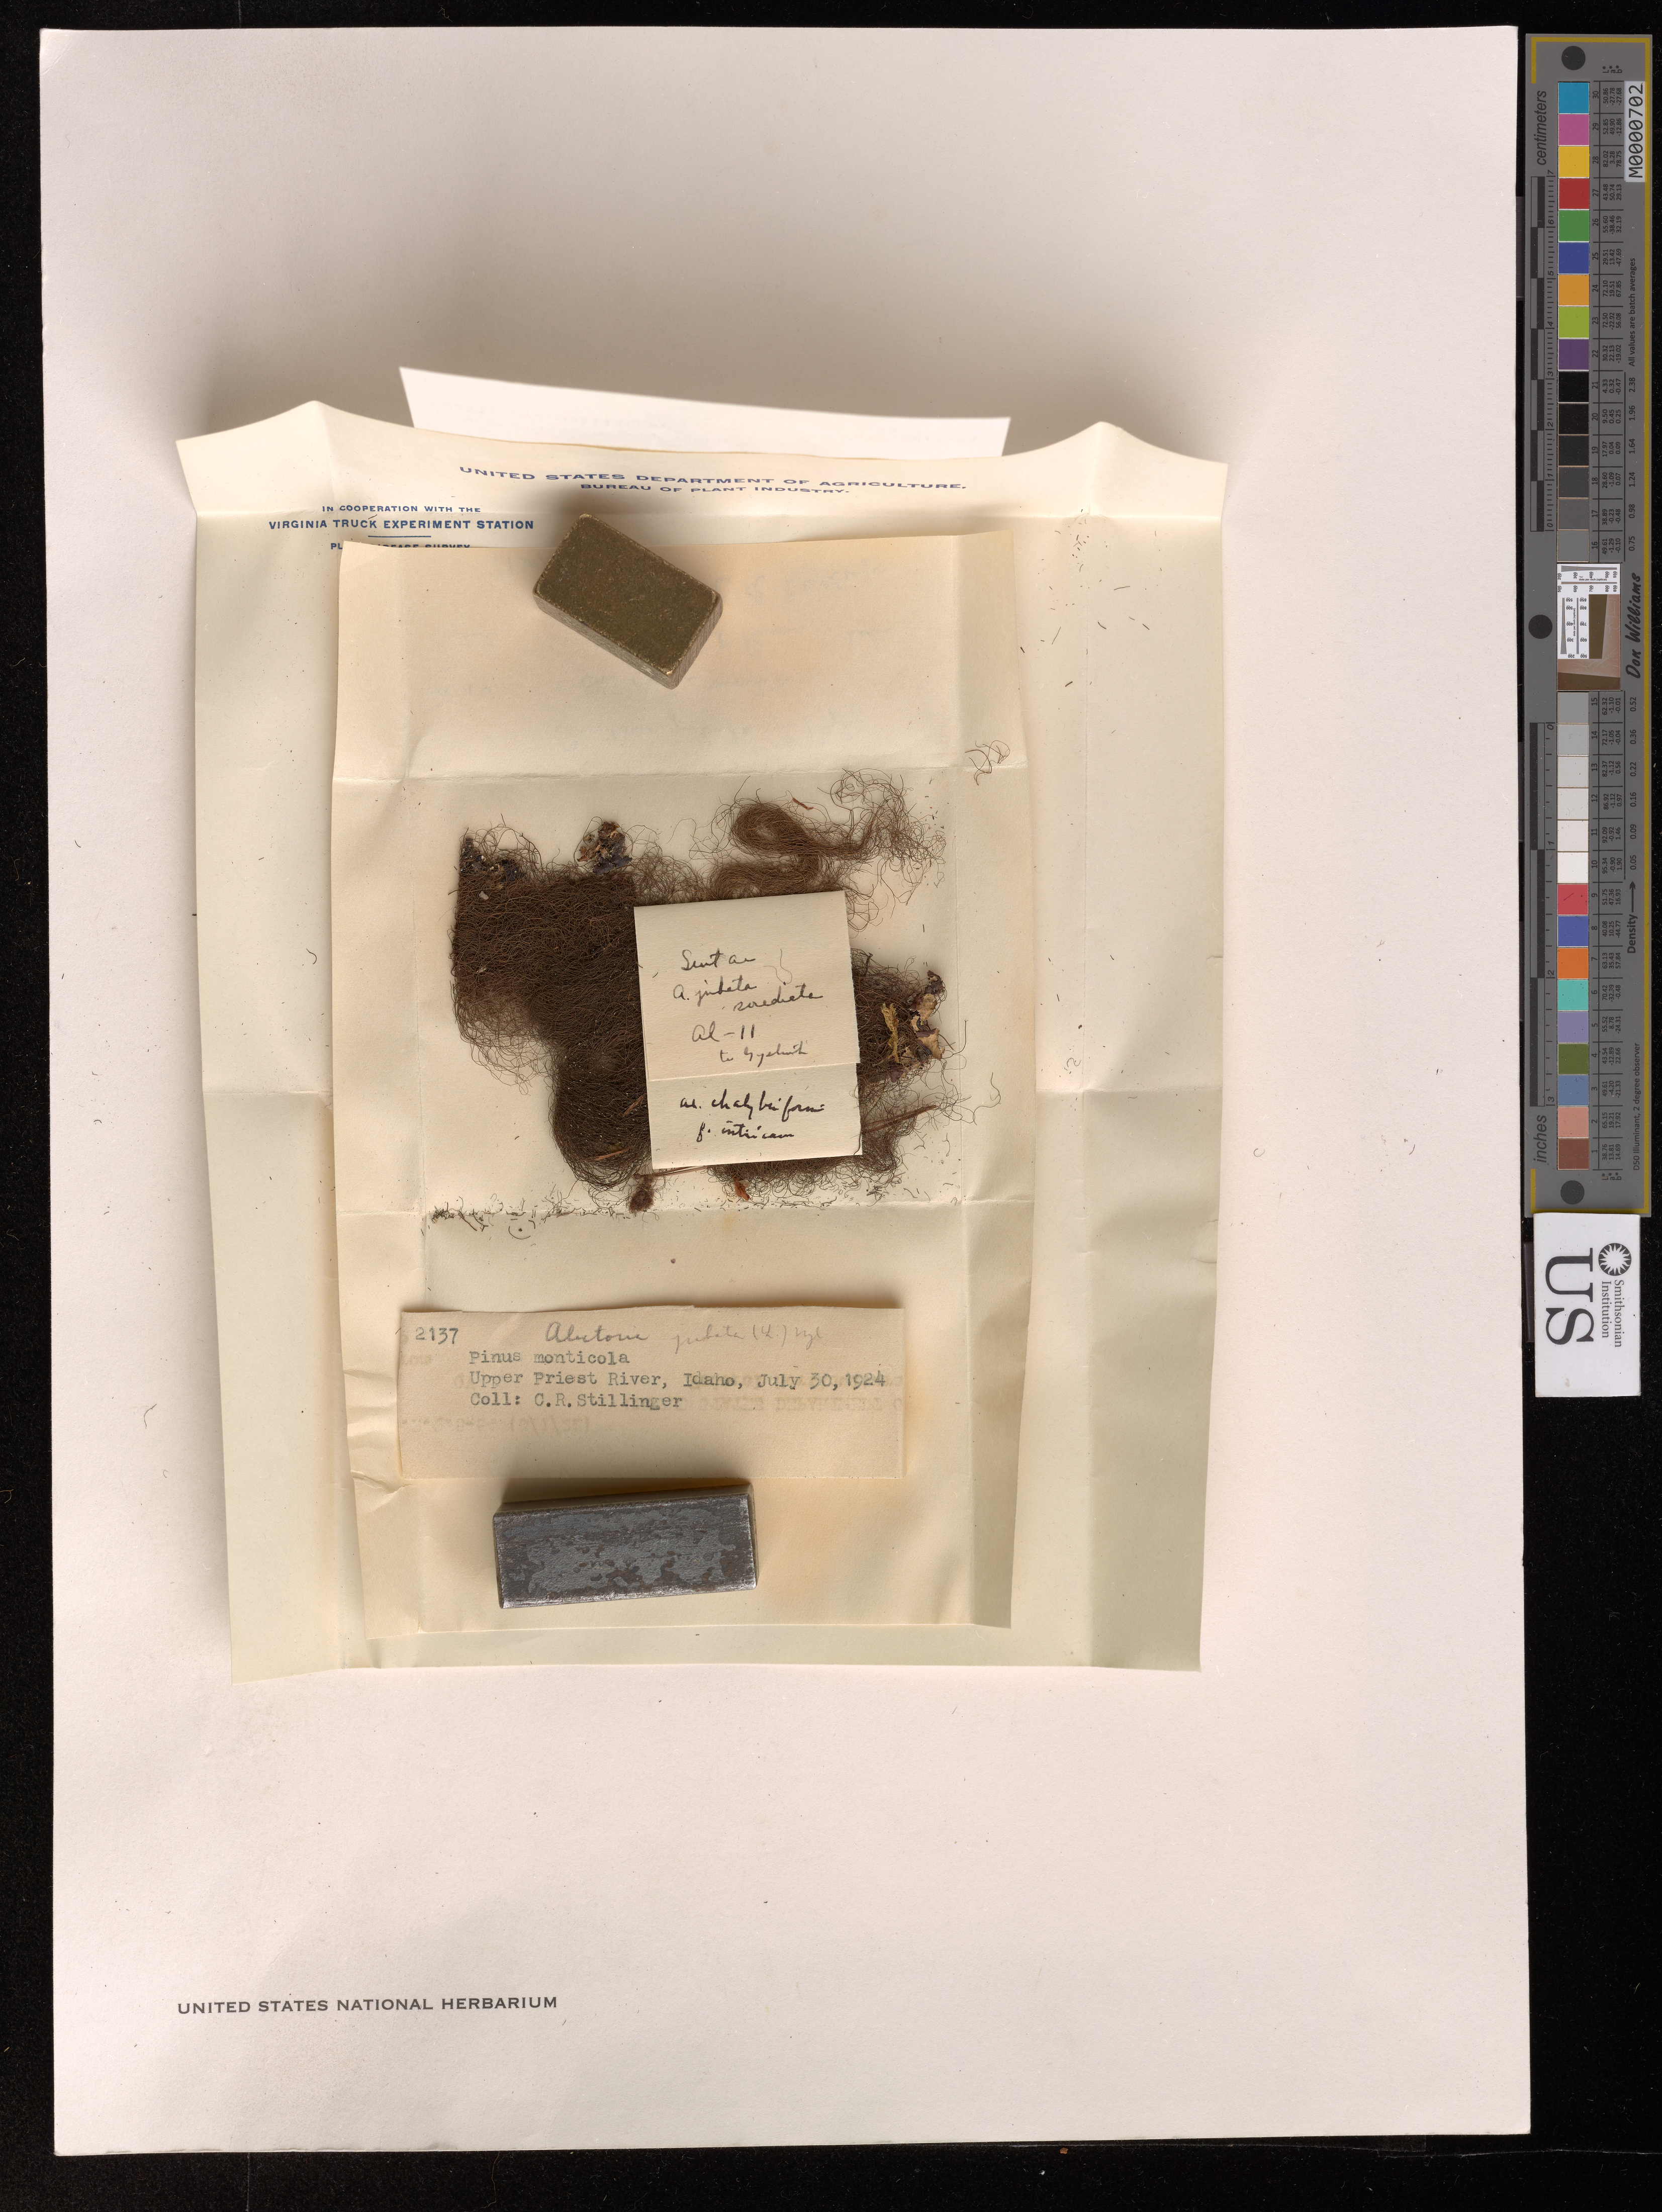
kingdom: Fungi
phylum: Ascomycota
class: Lecanoromycetes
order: Lecanorales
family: Parmeliaceae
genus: Alectoria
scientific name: Alectoria lanestris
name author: (Ach.) Gyeln.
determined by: Hawksworth, D. L.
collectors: C. Stillinger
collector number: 2137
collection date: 1924-07-30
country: United States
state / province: Idaho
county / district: Idaho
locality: Upper Priest River.